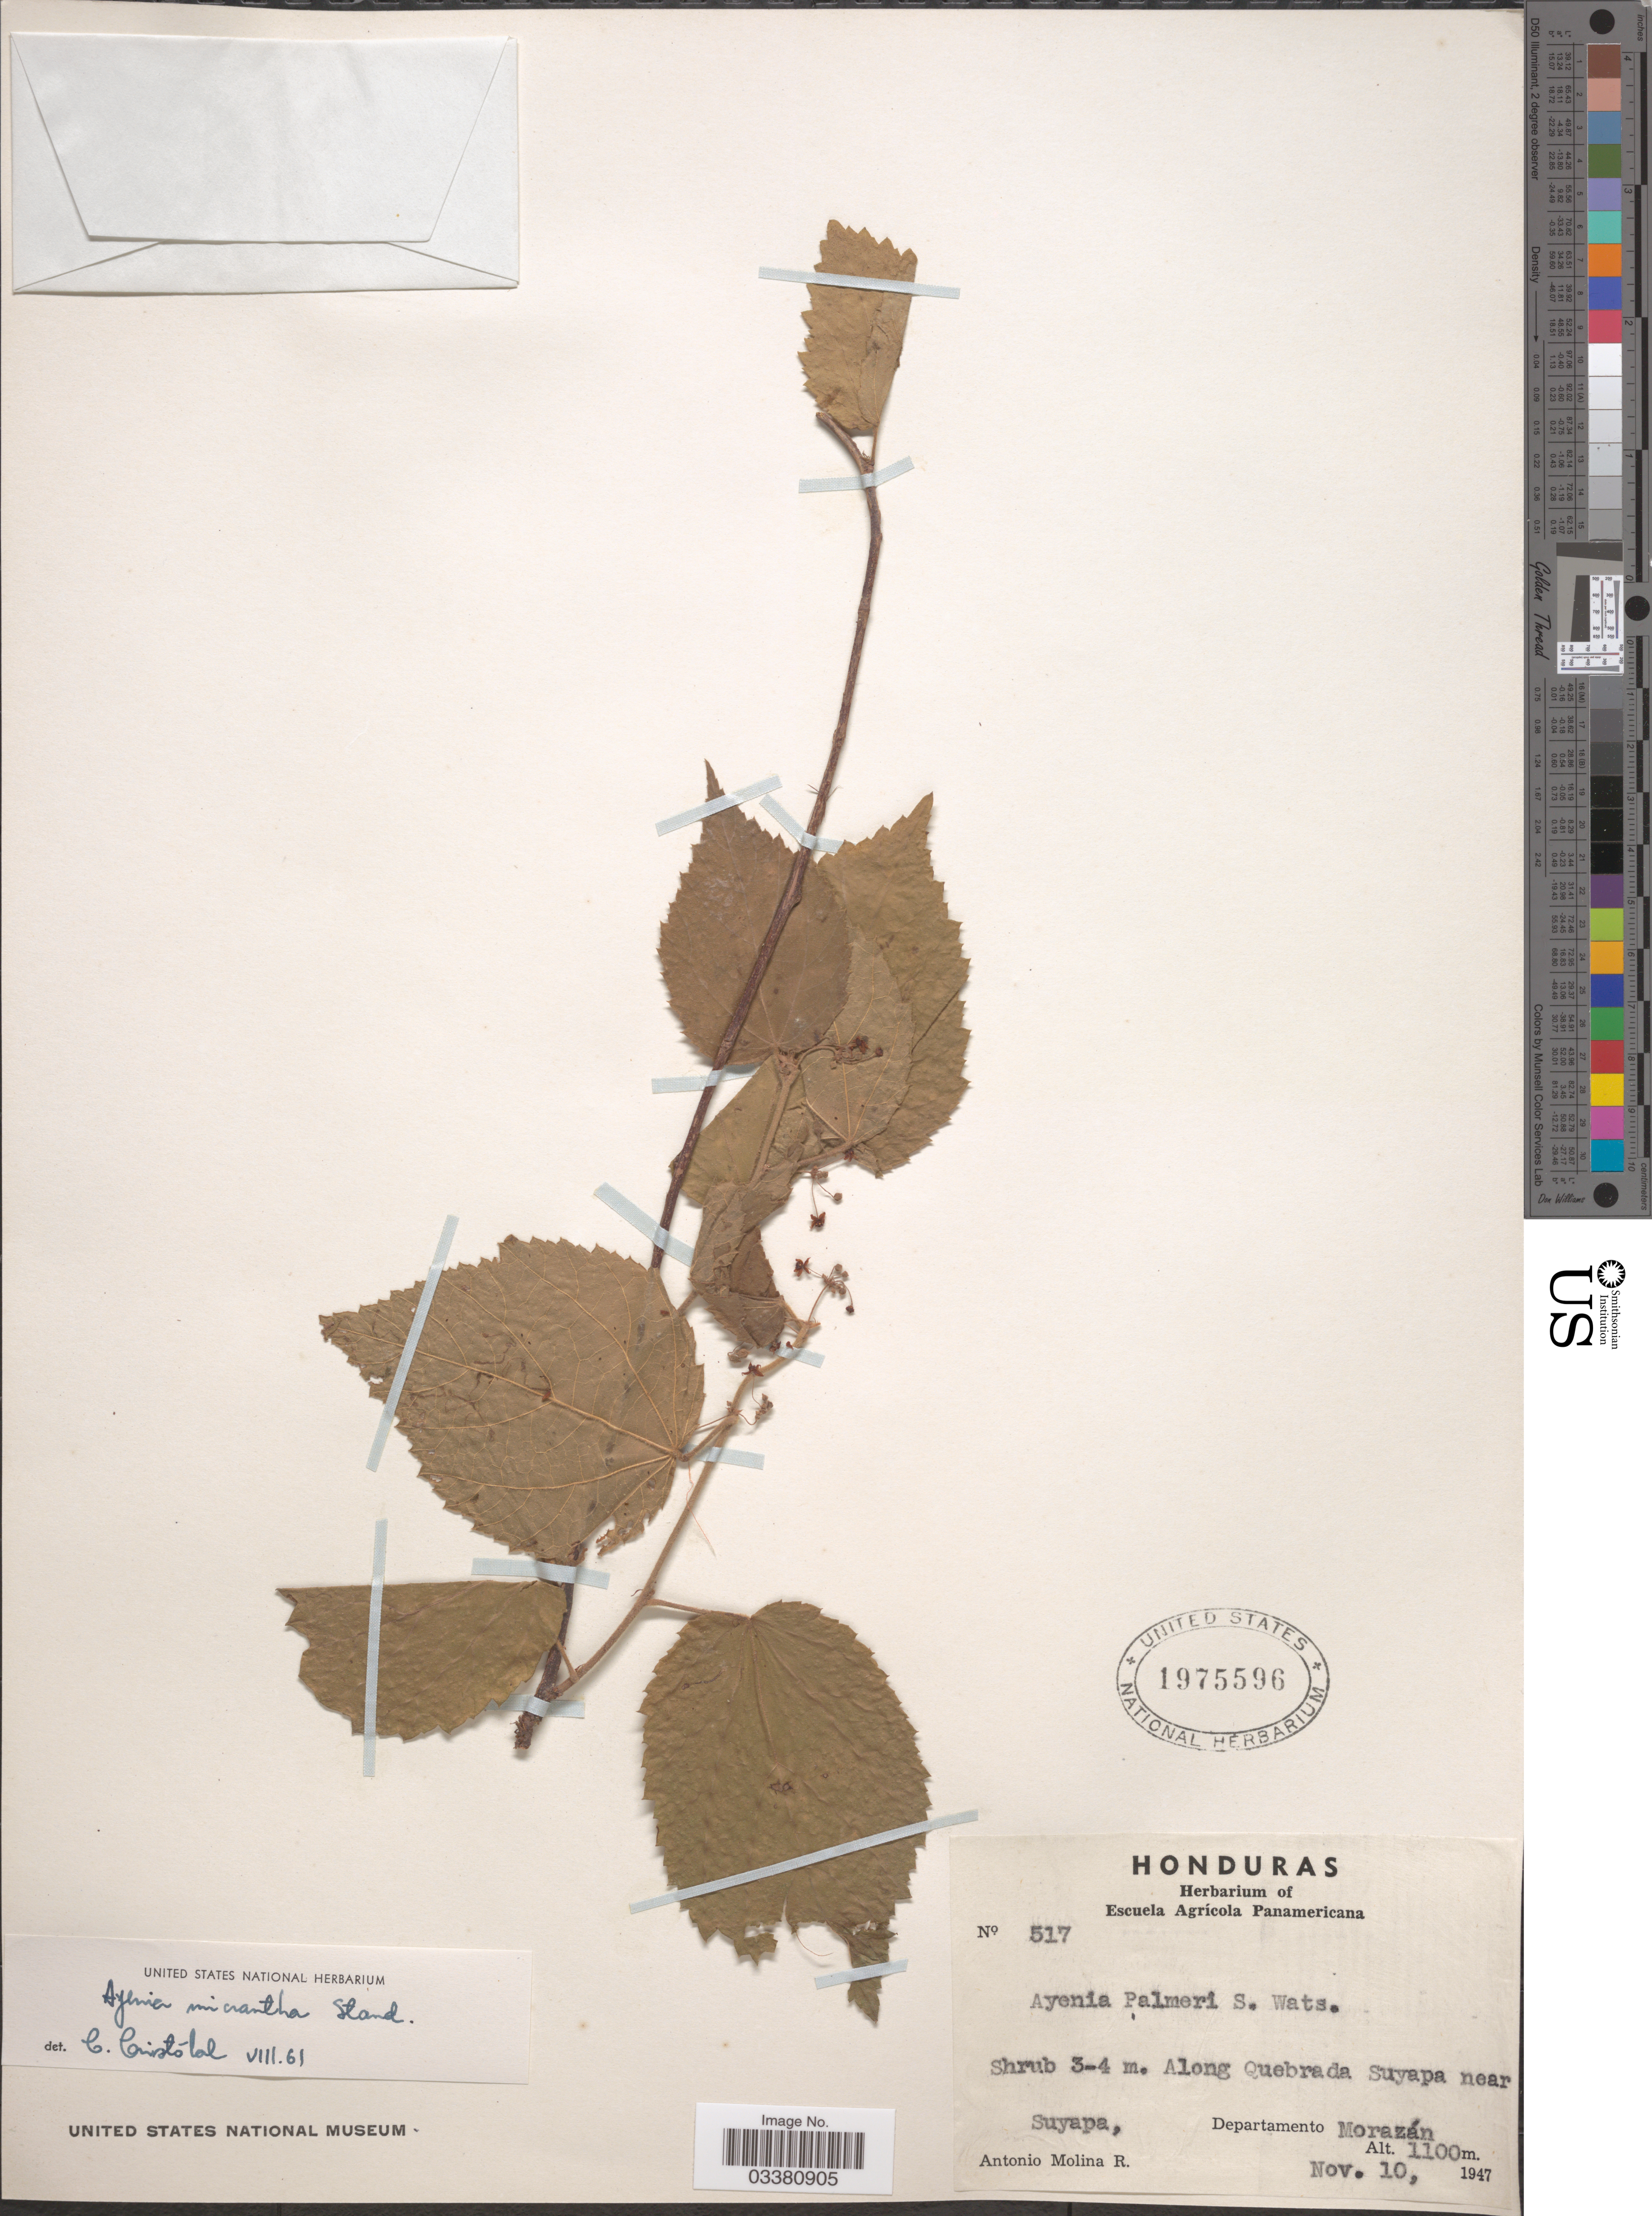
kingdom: Plantae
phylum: Tracheophyta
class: Magnoliopsida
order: Malvales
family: Malvaceae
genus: Ayenia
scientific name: Ayenia micrantha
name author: Standl.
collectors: A. Molina R.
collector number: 517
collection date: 1947-11-10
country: El Salvador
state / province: Morazan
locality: Along Quebrada Suyapa near Suyapa, Departamento Morazán.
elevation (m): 1100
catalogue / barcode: US 1975596